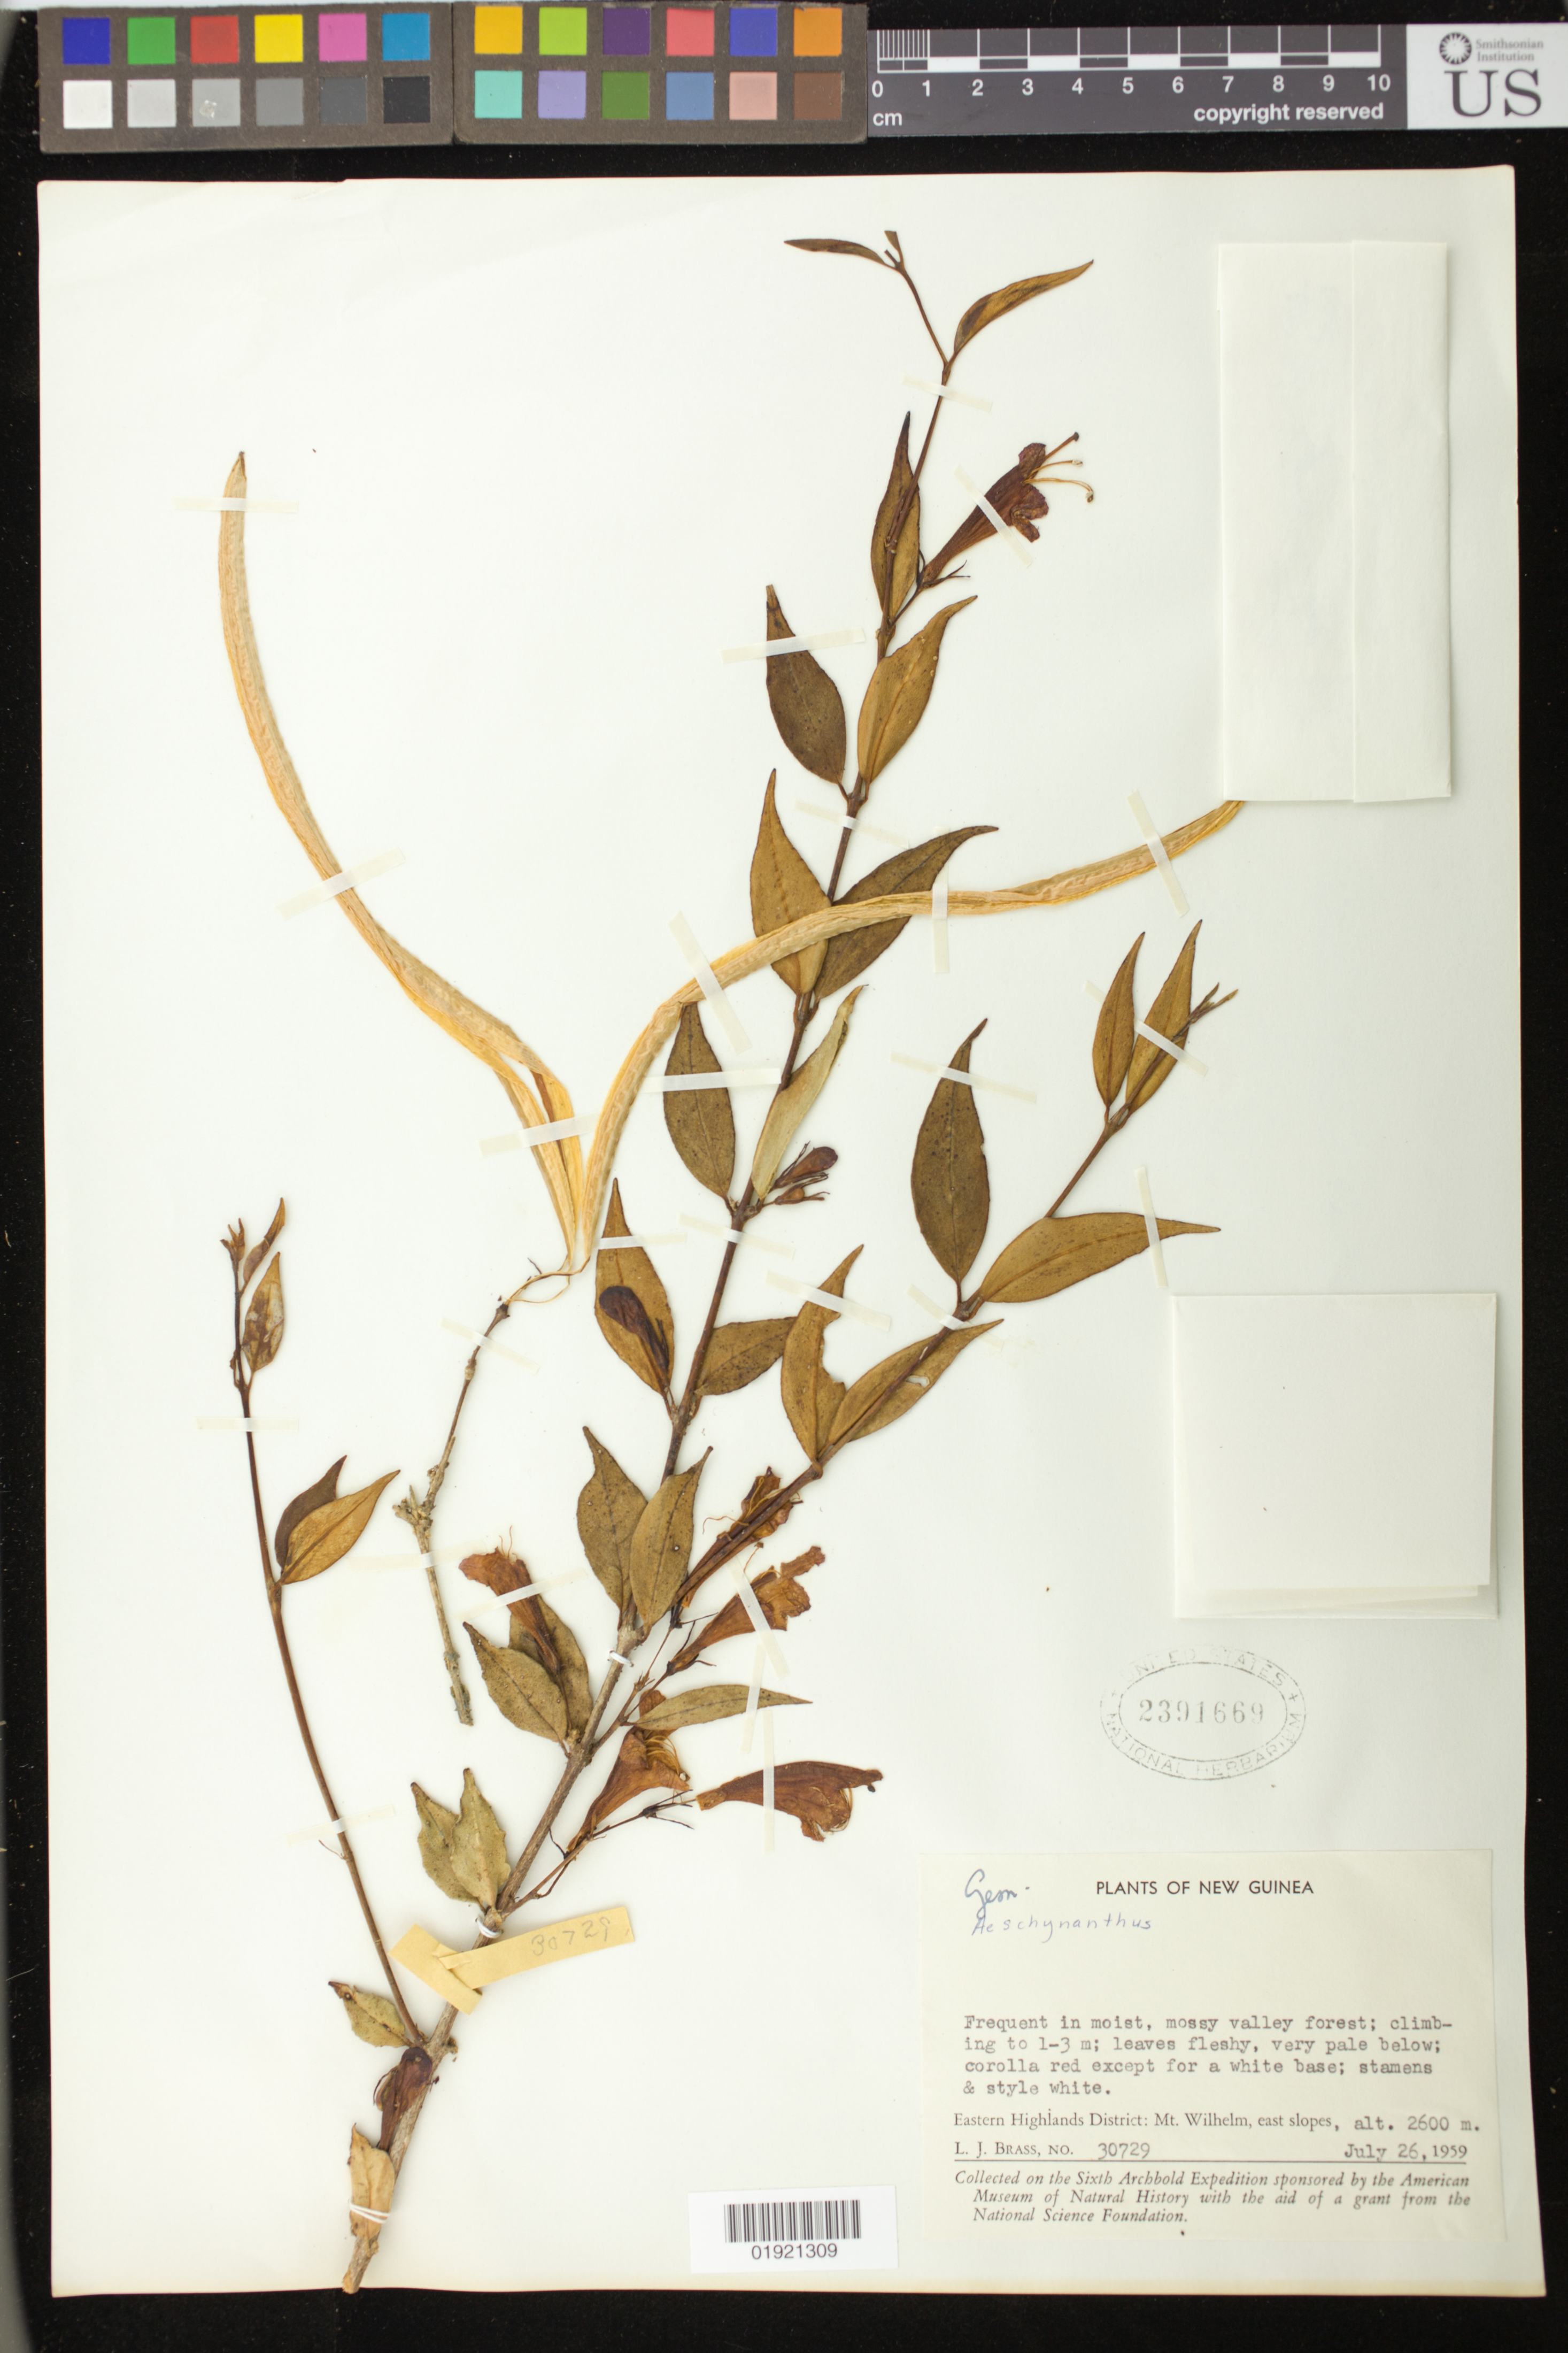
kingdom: Plantae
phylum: Tracheophyta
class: Magnoliopsida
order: Lamiales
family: Gesneriaceae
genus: Aeschynanthus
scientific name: Aeschynanthus sp.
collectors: L. J. Brass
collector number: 30729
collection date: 1959-07-26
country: Papua New Guinea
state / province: Eastern Highlands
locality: Mt. Wilhelm, east slopes.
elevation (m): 2600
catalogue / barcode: US 2391669